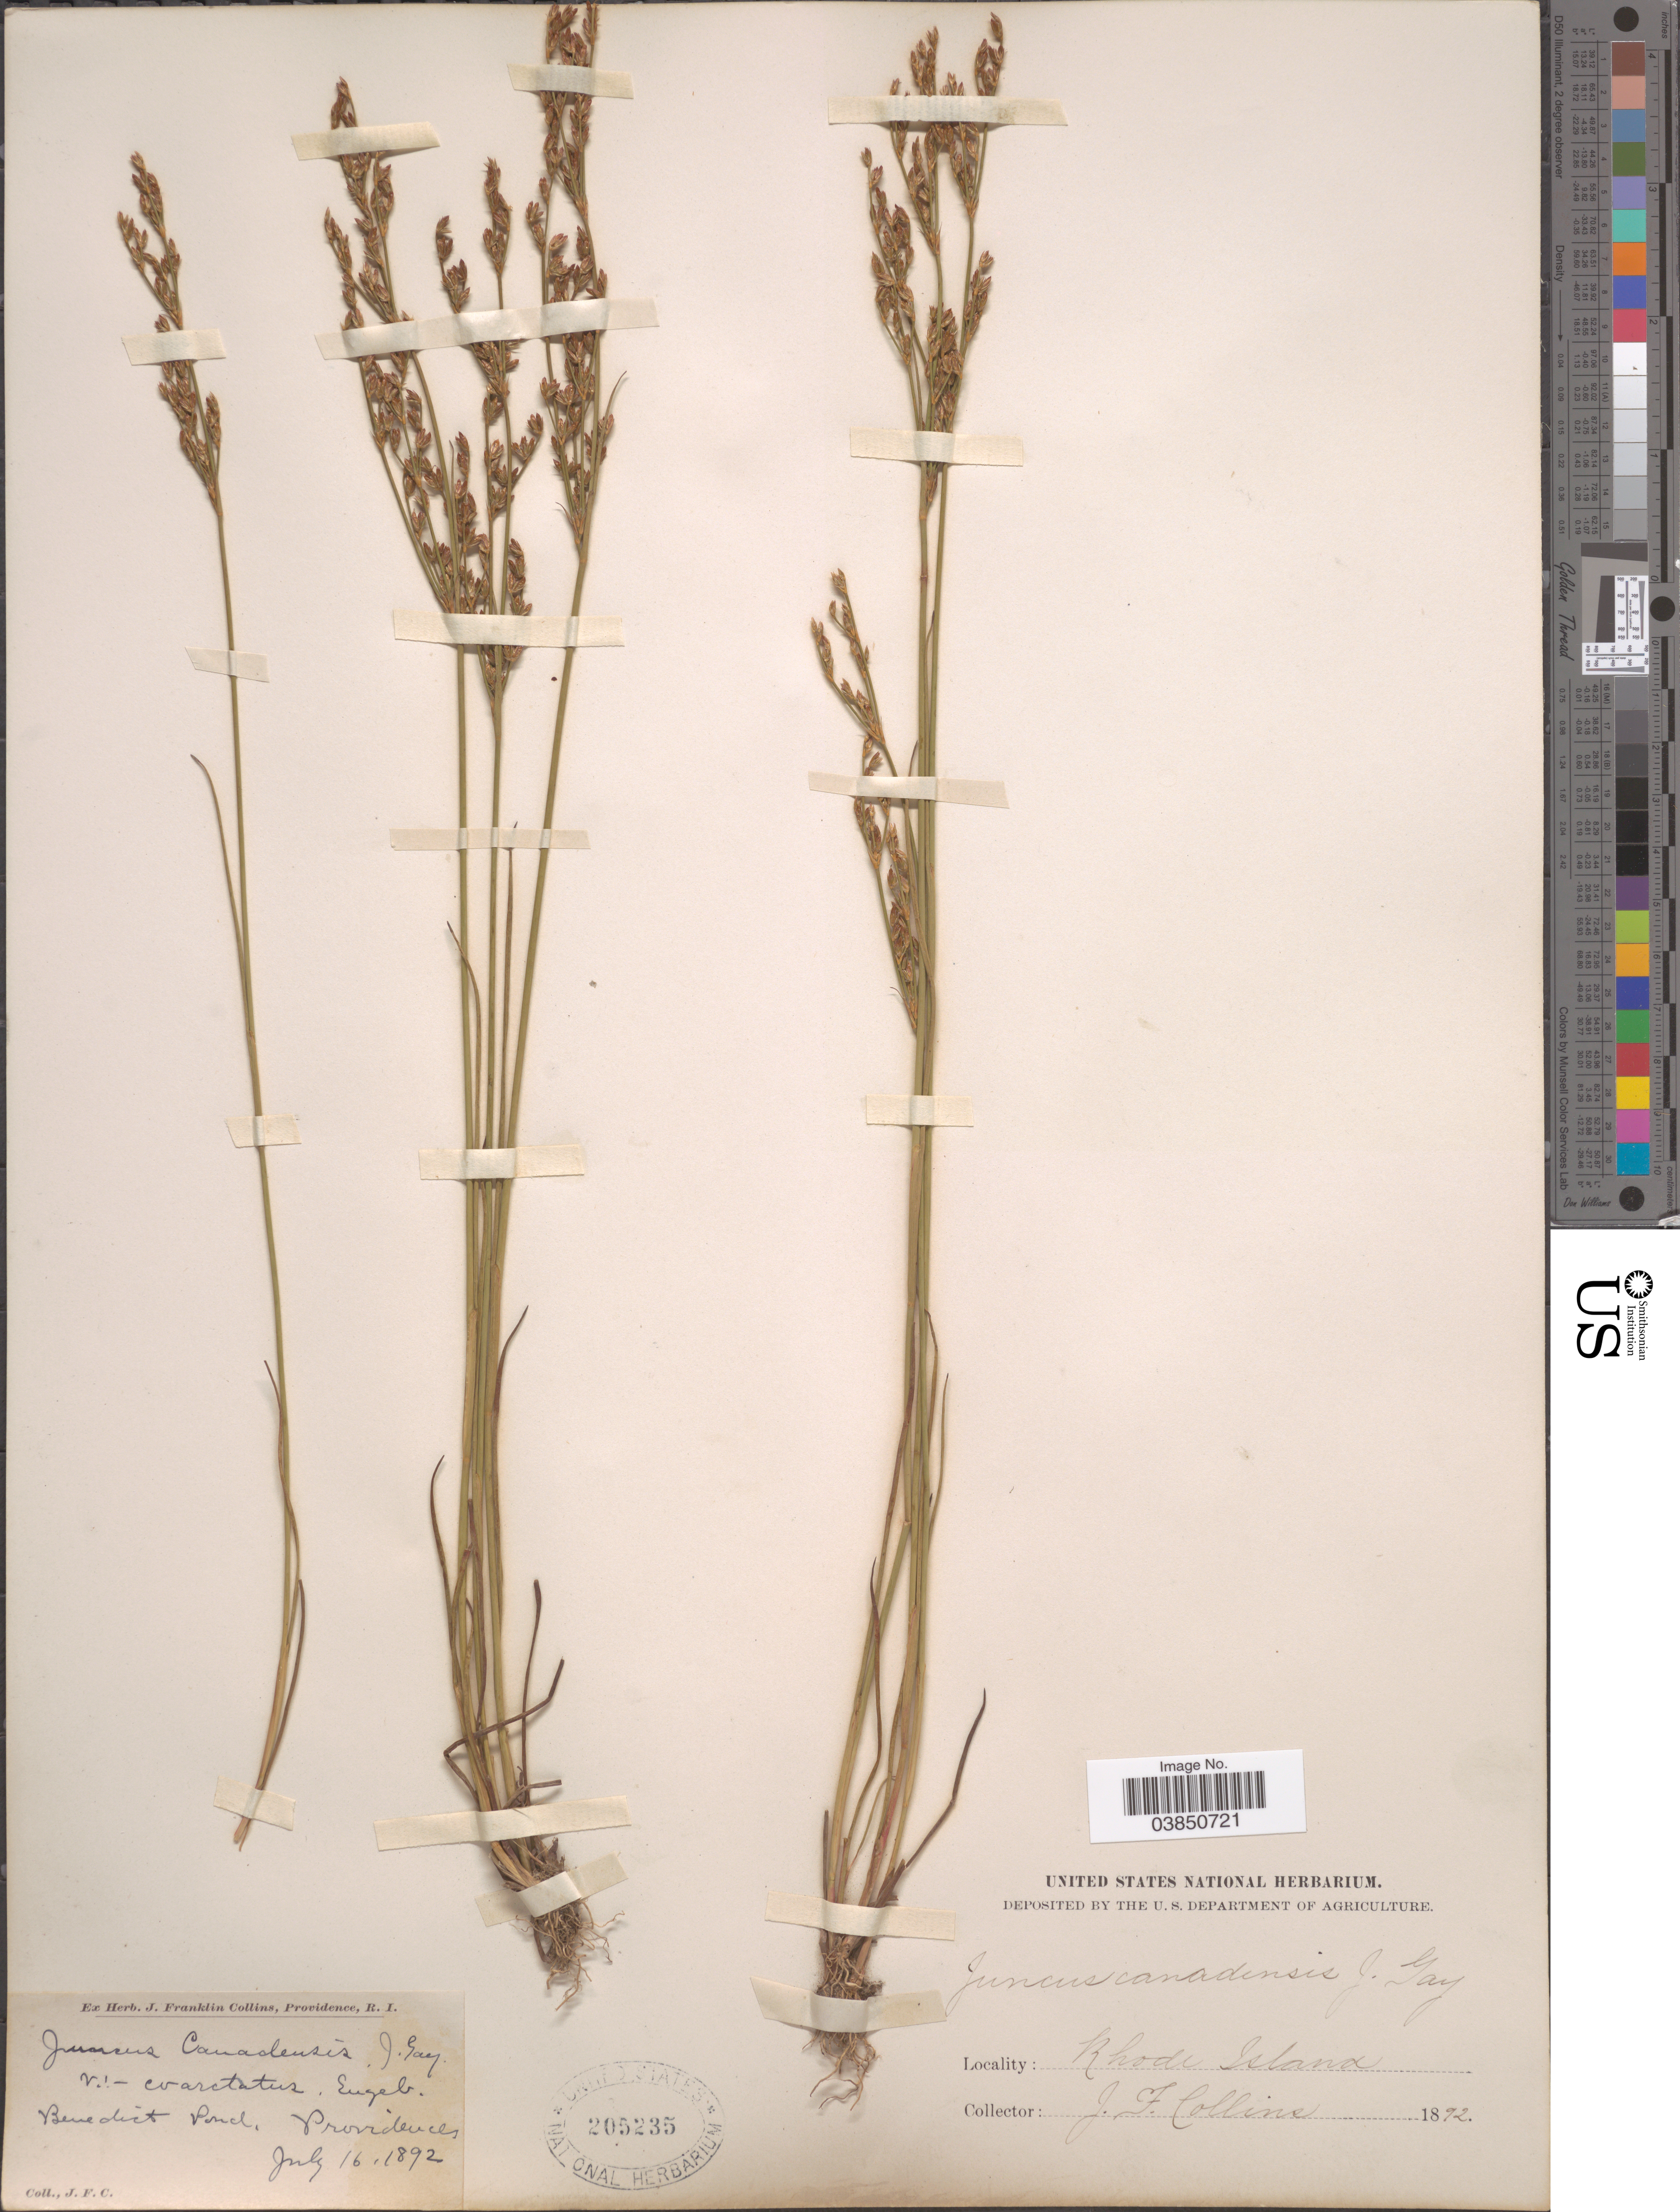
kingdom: Plantae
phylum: Tracheophyta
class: Liliopsida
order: Poales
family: Juncaceae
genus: Juncus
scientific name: Juncus brevicaudatus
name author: (Engelm.) Fernald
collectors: J. Collins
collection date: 1892-07-16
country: United States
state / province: Rhode Island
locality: Benedict Pond, Providence.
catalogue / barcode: US 205235